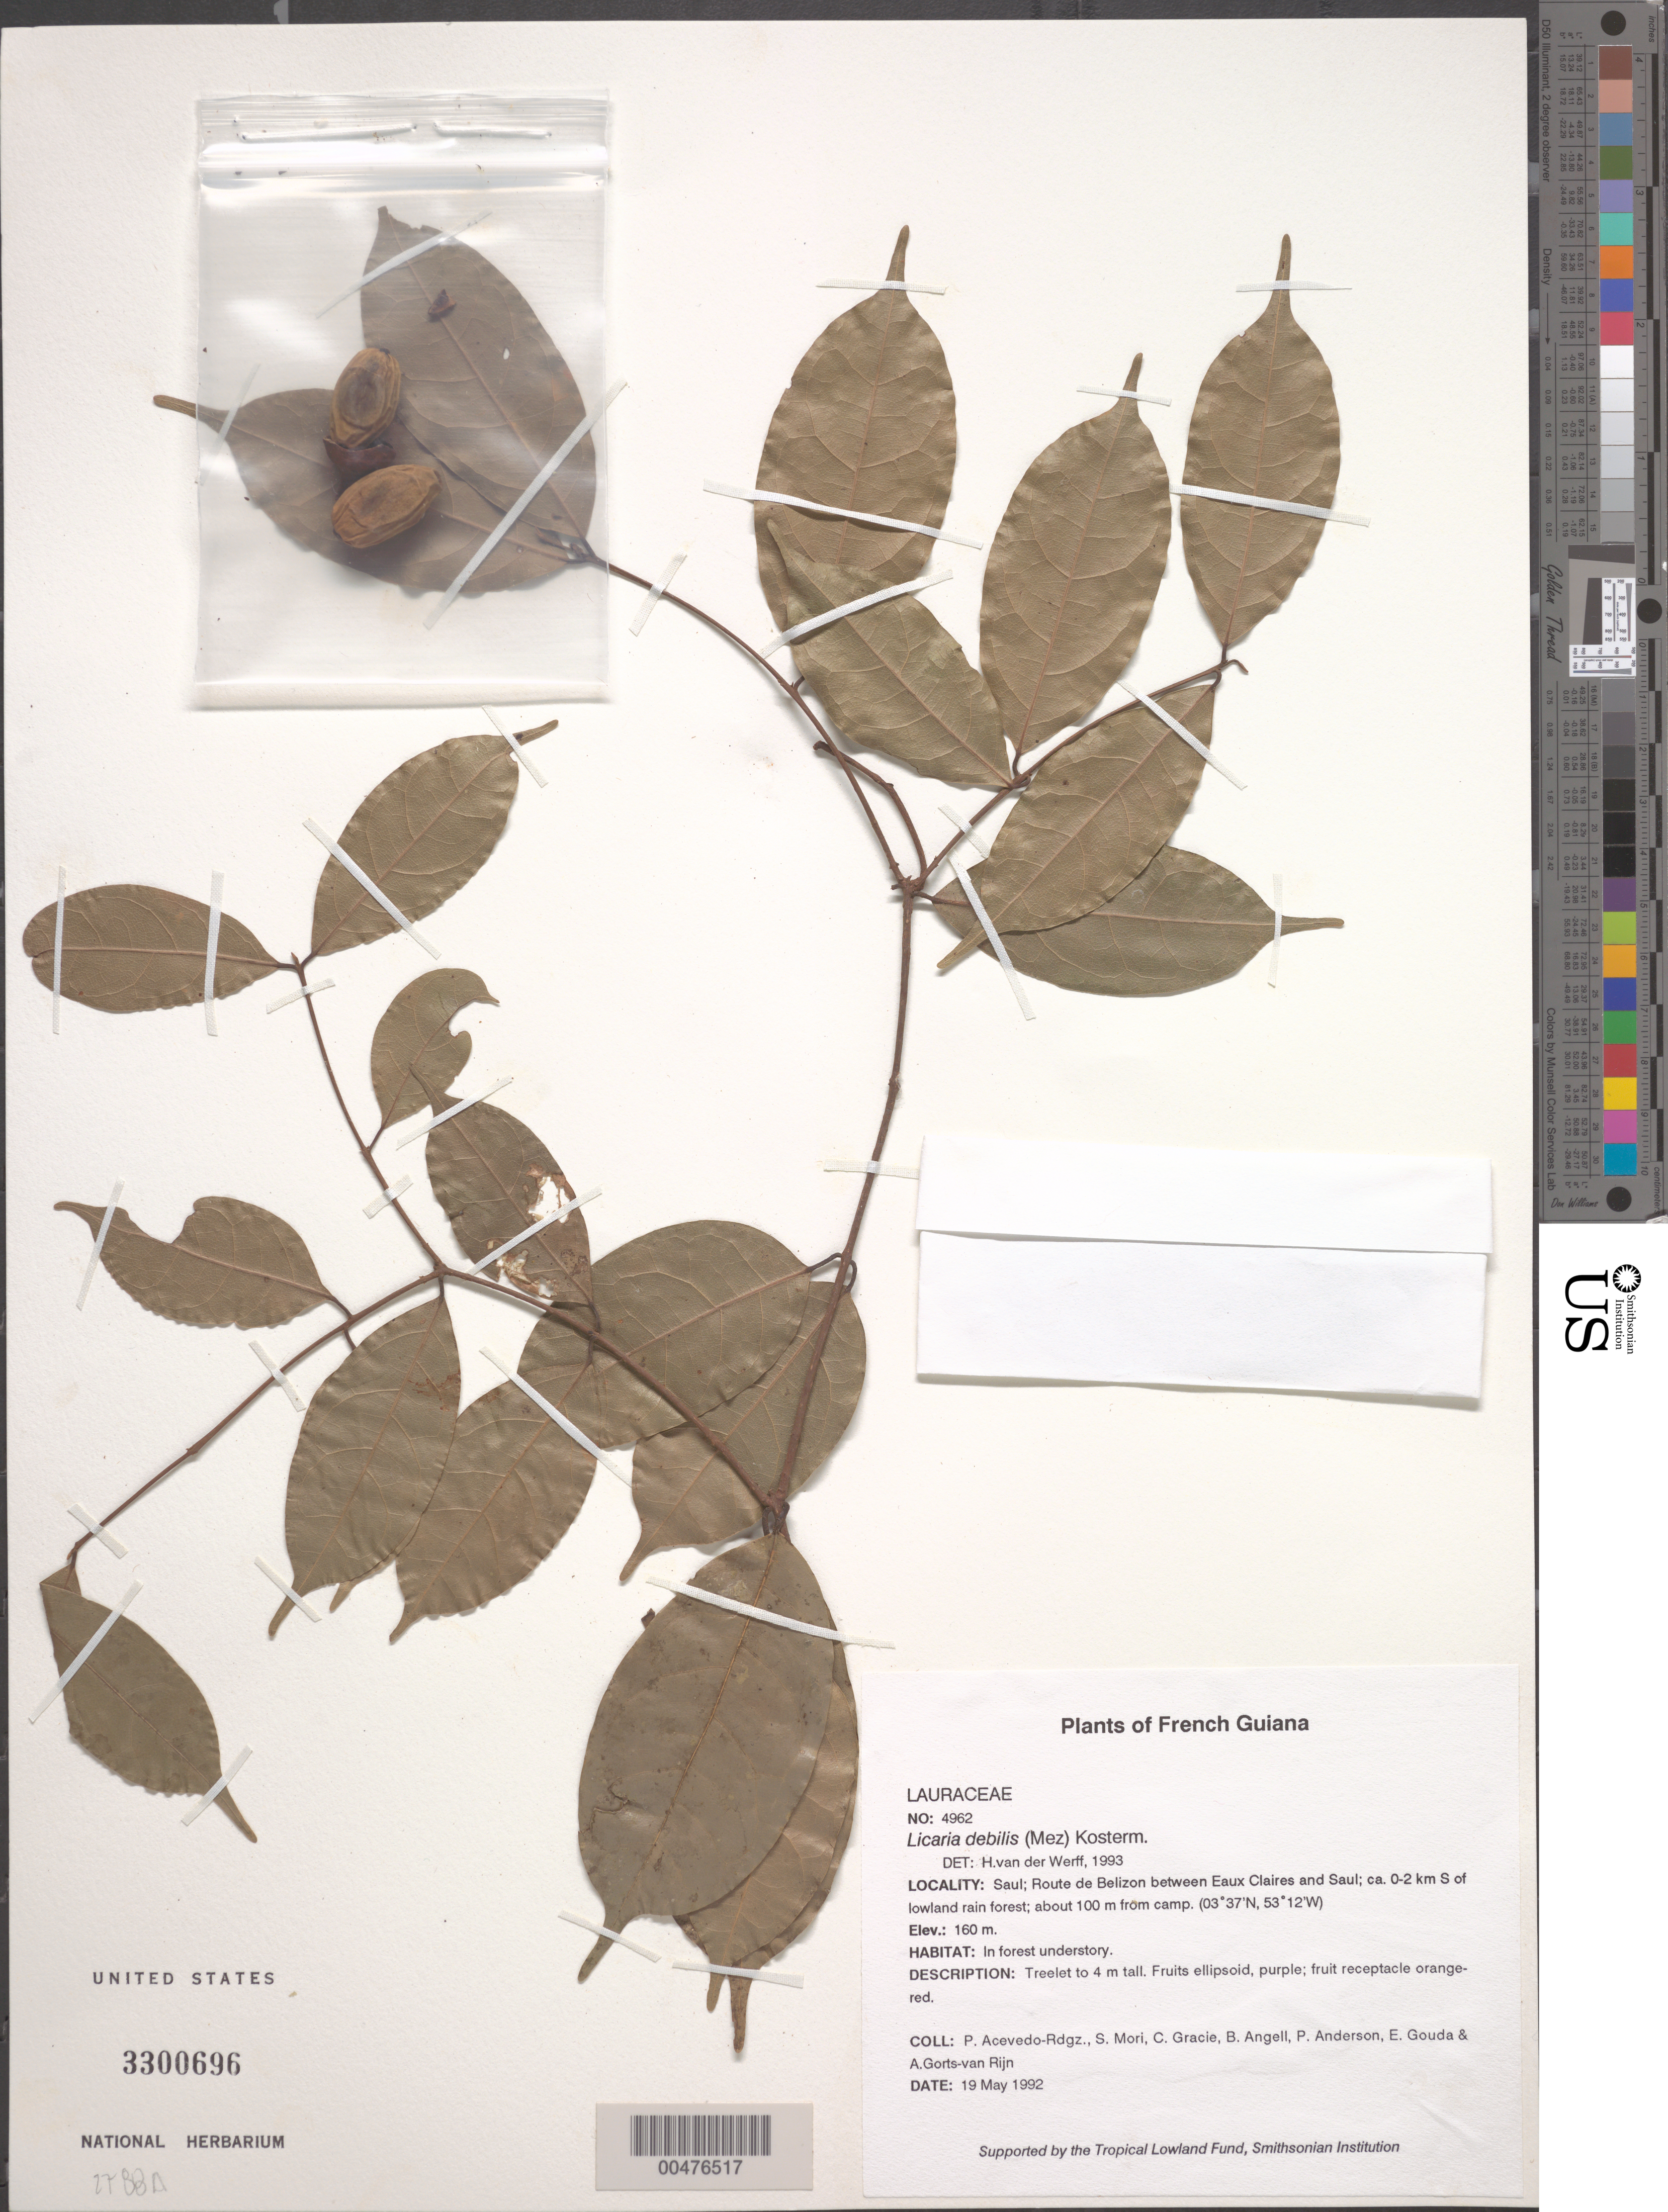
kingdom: Plantae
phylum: Tracheophyta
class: Magnoliopsida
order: Laurales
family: Lauraceae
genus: Licaria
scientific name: Licaria debilis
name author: (Mez) Kosterm.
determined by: van der Werff, H., (MO), Missouri Botanical Garden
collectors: P. Acevedo-Rodr., S. Mori, C. A. Gracie, Bobbi Angell, P. Anderson, E. J. Gouda & A. .R. A. Görts-van Rijn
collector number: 4962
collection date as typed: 19 May 1992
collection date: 1992-05-19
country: French Guiana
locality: Saul; Route de Belizon between Eaux Claires and Saul; ca. 0-2 km S of lowland rain forest; about 100 m from camp.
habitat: In forest understory.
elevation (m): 160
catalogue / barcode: US 3300696